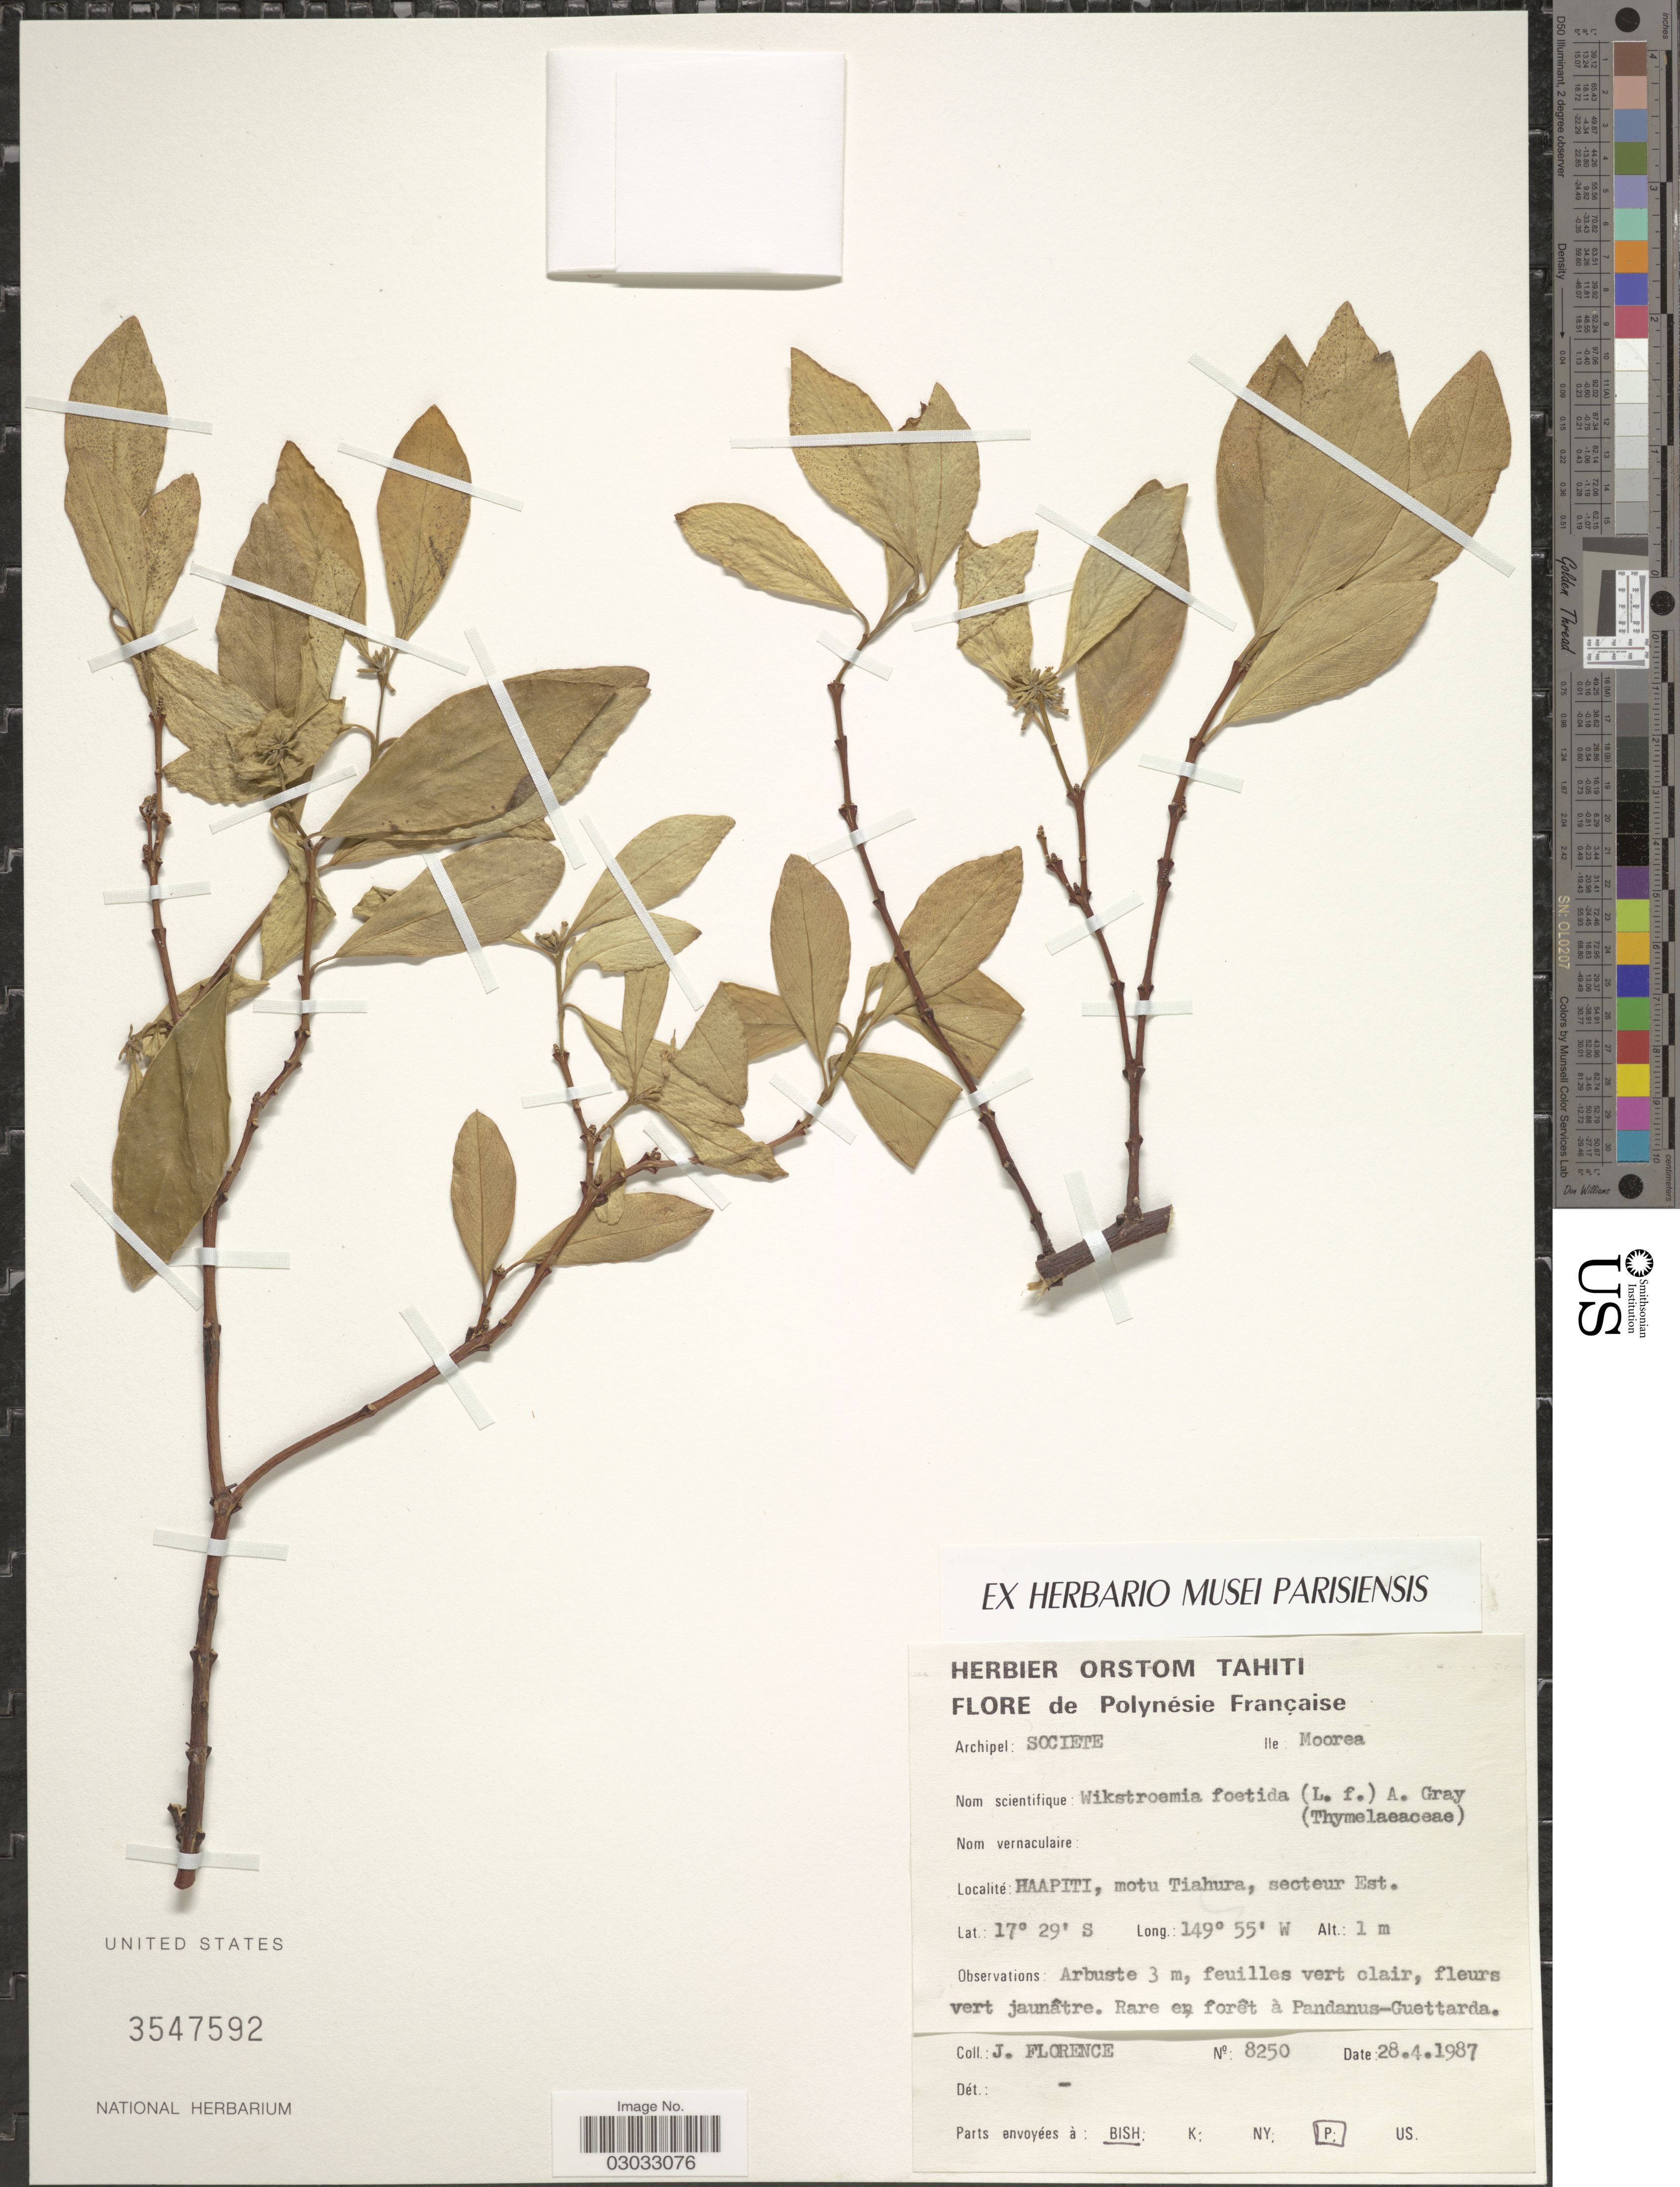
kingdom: Plantae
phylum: Tracheophyta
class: Magnoliopsida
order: Malvales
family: Thymelaeaceae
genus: Wikstroemia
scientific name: Wikstroemia coriacea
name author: Seem.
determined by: Florence, J.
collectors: J. Florence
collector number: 8250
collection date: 1987-04-28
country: French Polynesia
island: Moorea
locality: Archipel: Societe, Ile: Moorea, Haapiti, motu Tiahura, secteur Est.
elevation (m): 1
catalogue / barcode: US 3547592